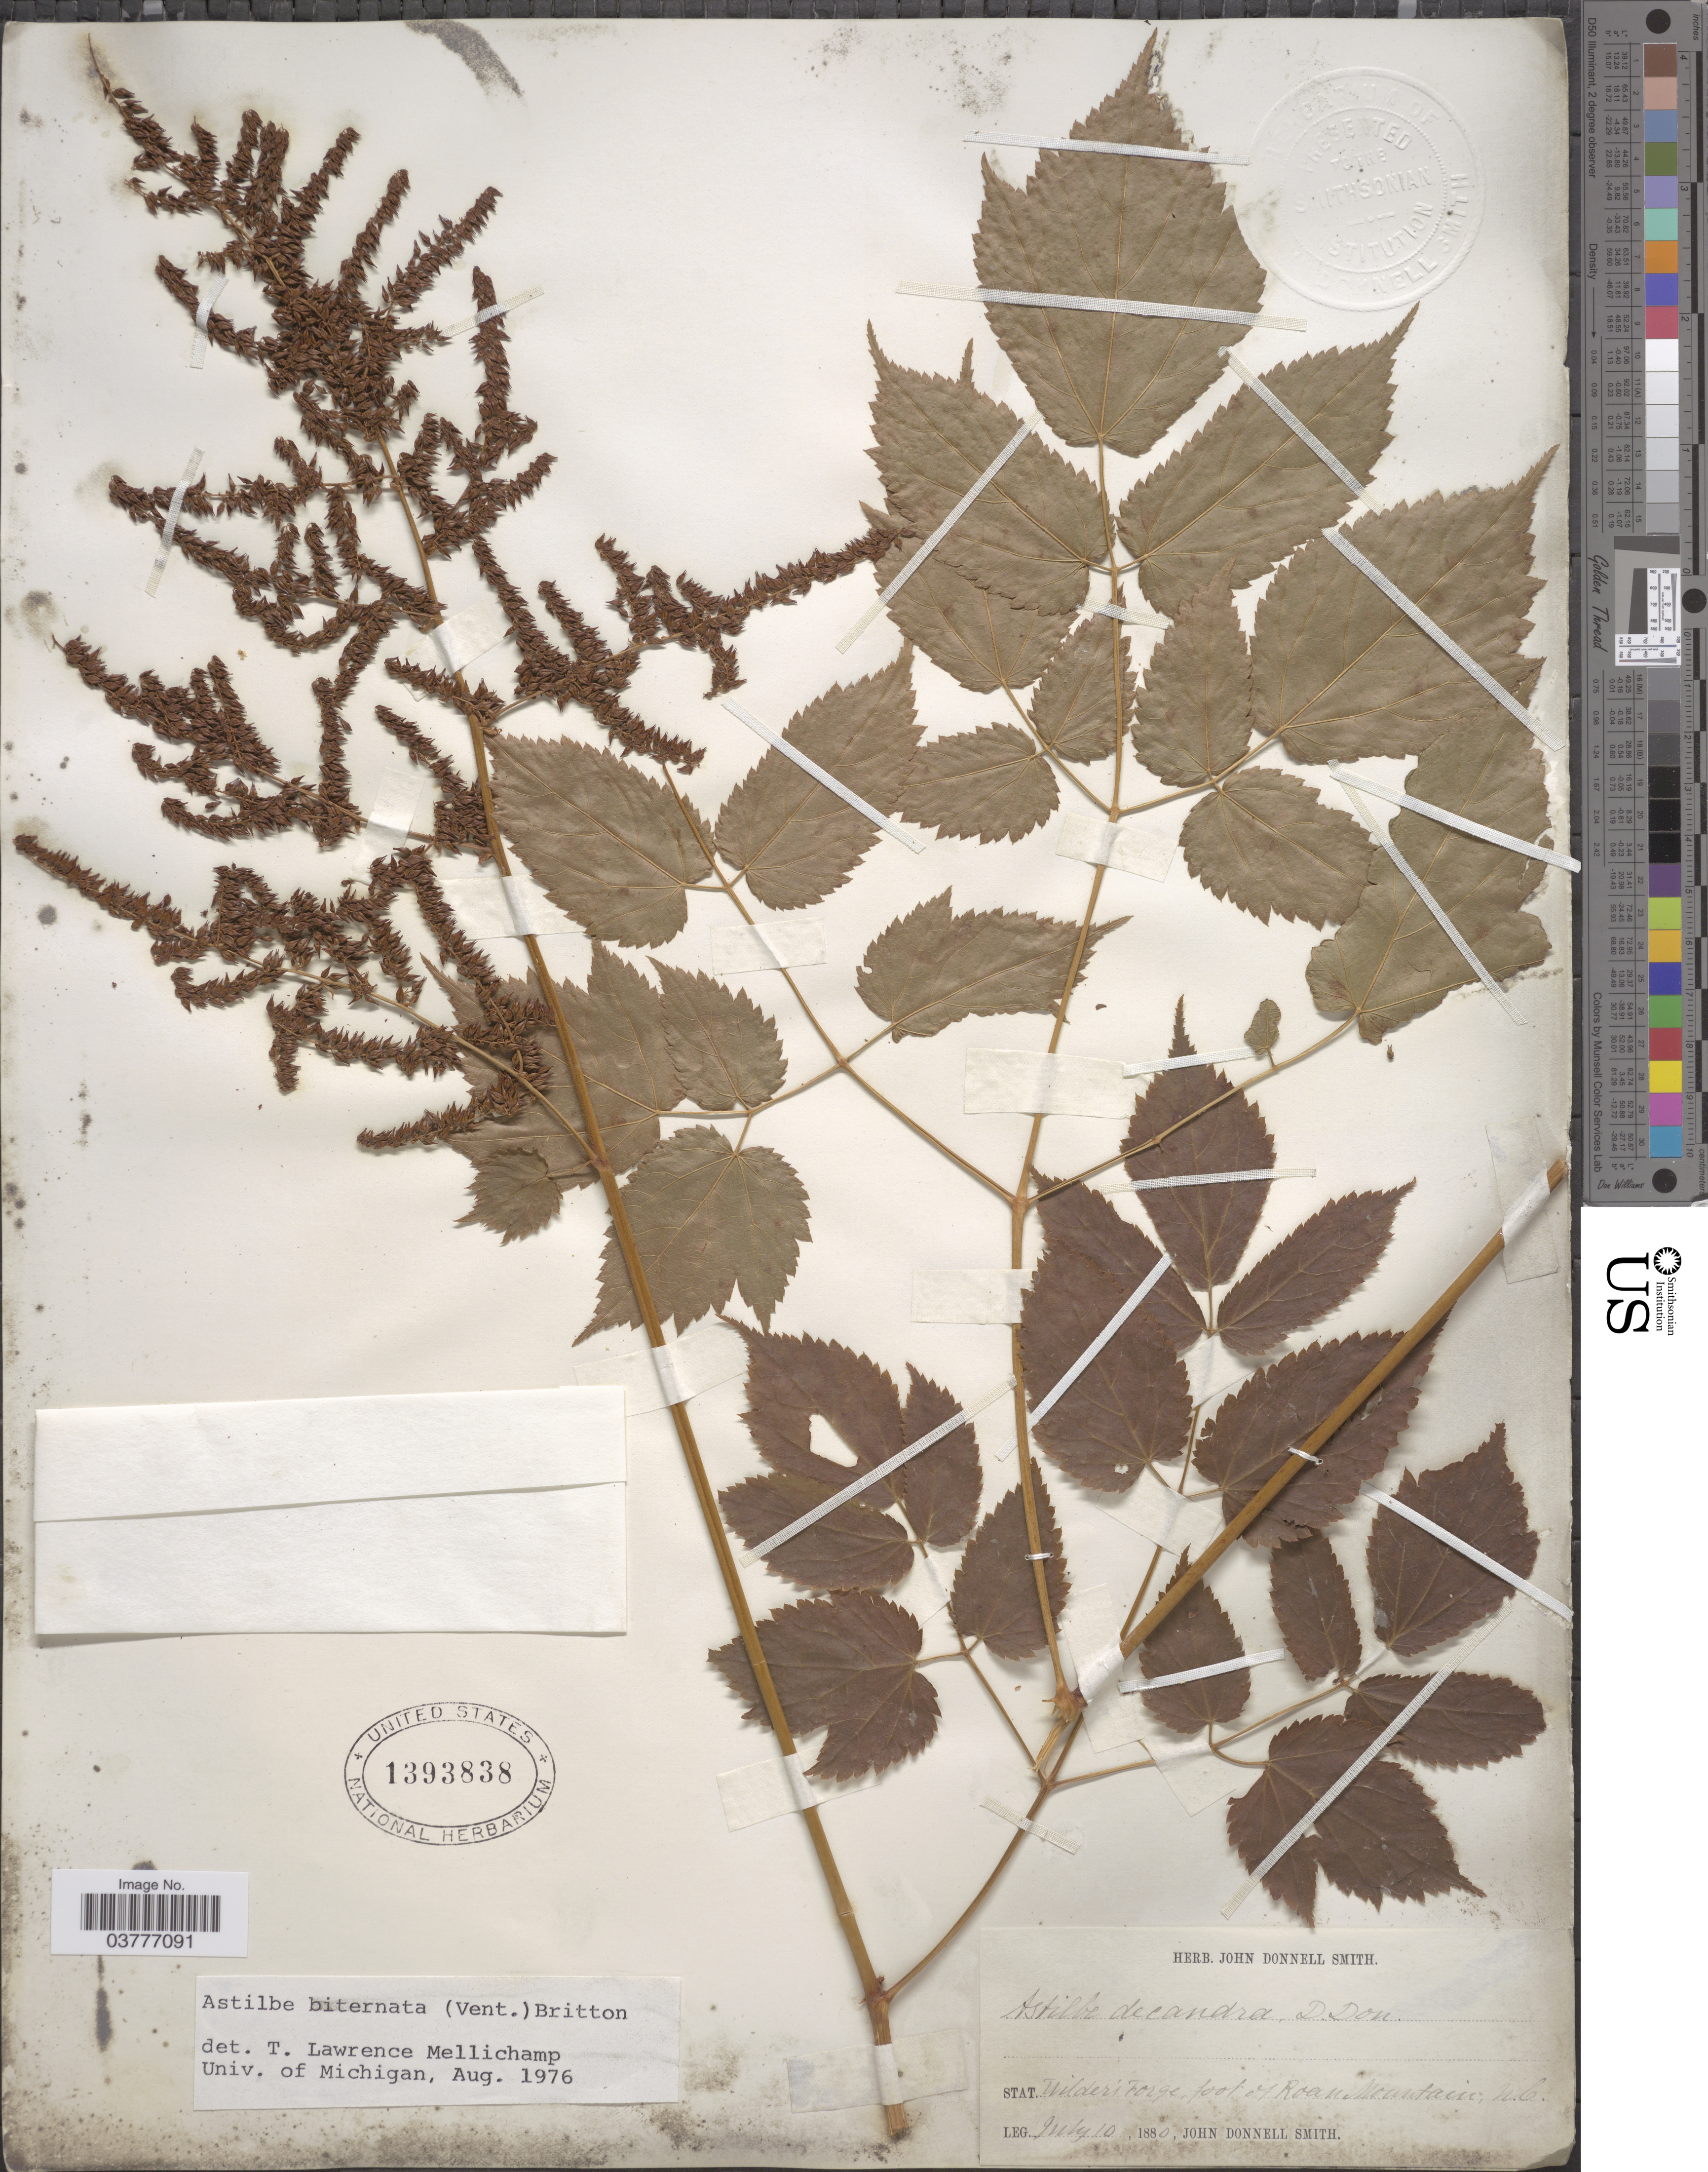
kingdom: Plantae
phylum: Tracheophyta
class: Magnoliopsida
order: Saxifragales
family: Saxifragaceae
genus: Astilbe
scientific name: Astilbe biternata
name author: (Vent.) Britton ex Kearney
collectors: J. Donnell Smith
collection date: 1880-07-10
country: United States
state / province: North Carolina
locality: Stat. Wilders Forge, foot of Roan Mountain.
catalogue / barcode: US 1393838